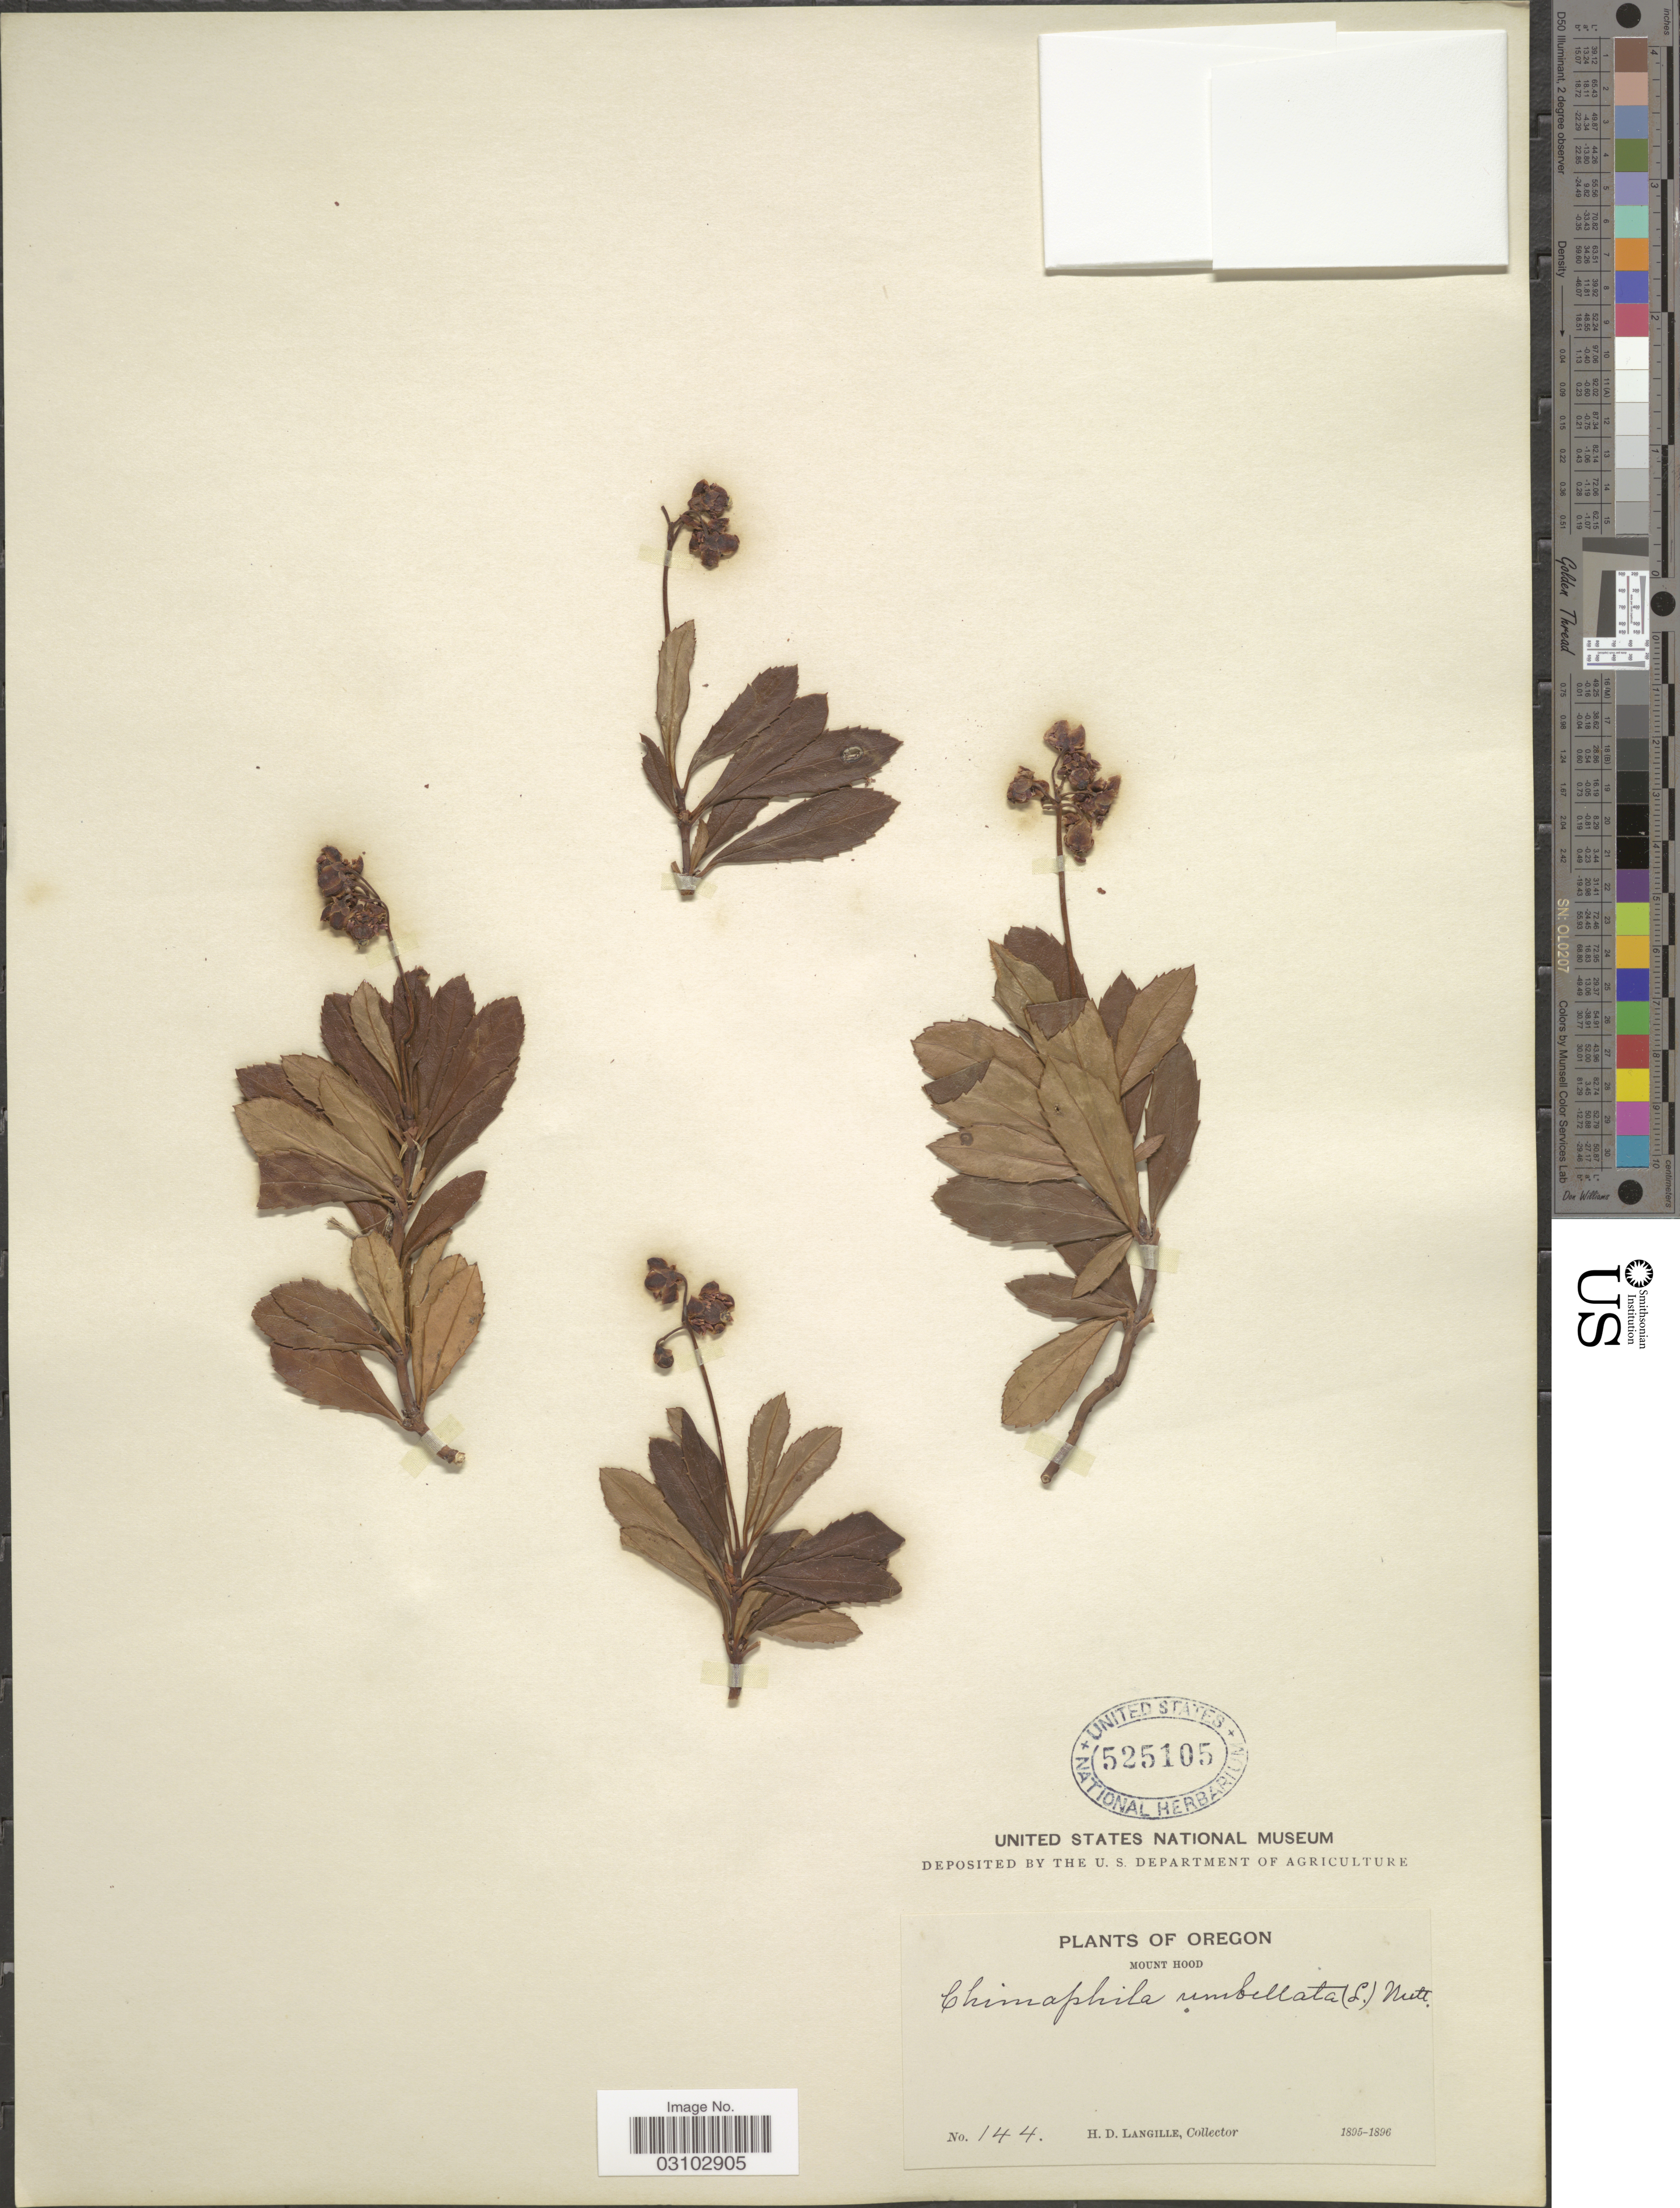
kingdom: Plantae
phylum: Tracheophyta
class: Magnoliopsida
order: Ericales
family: Ericaceae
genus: Chimaphila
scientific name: Chimaphila umbellata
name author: (L.) W.P.C. Barton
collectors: H. Langille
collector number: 144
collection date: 1895/1896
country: United States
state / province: Oregon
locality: Mount Hood.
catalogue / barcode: US 525105